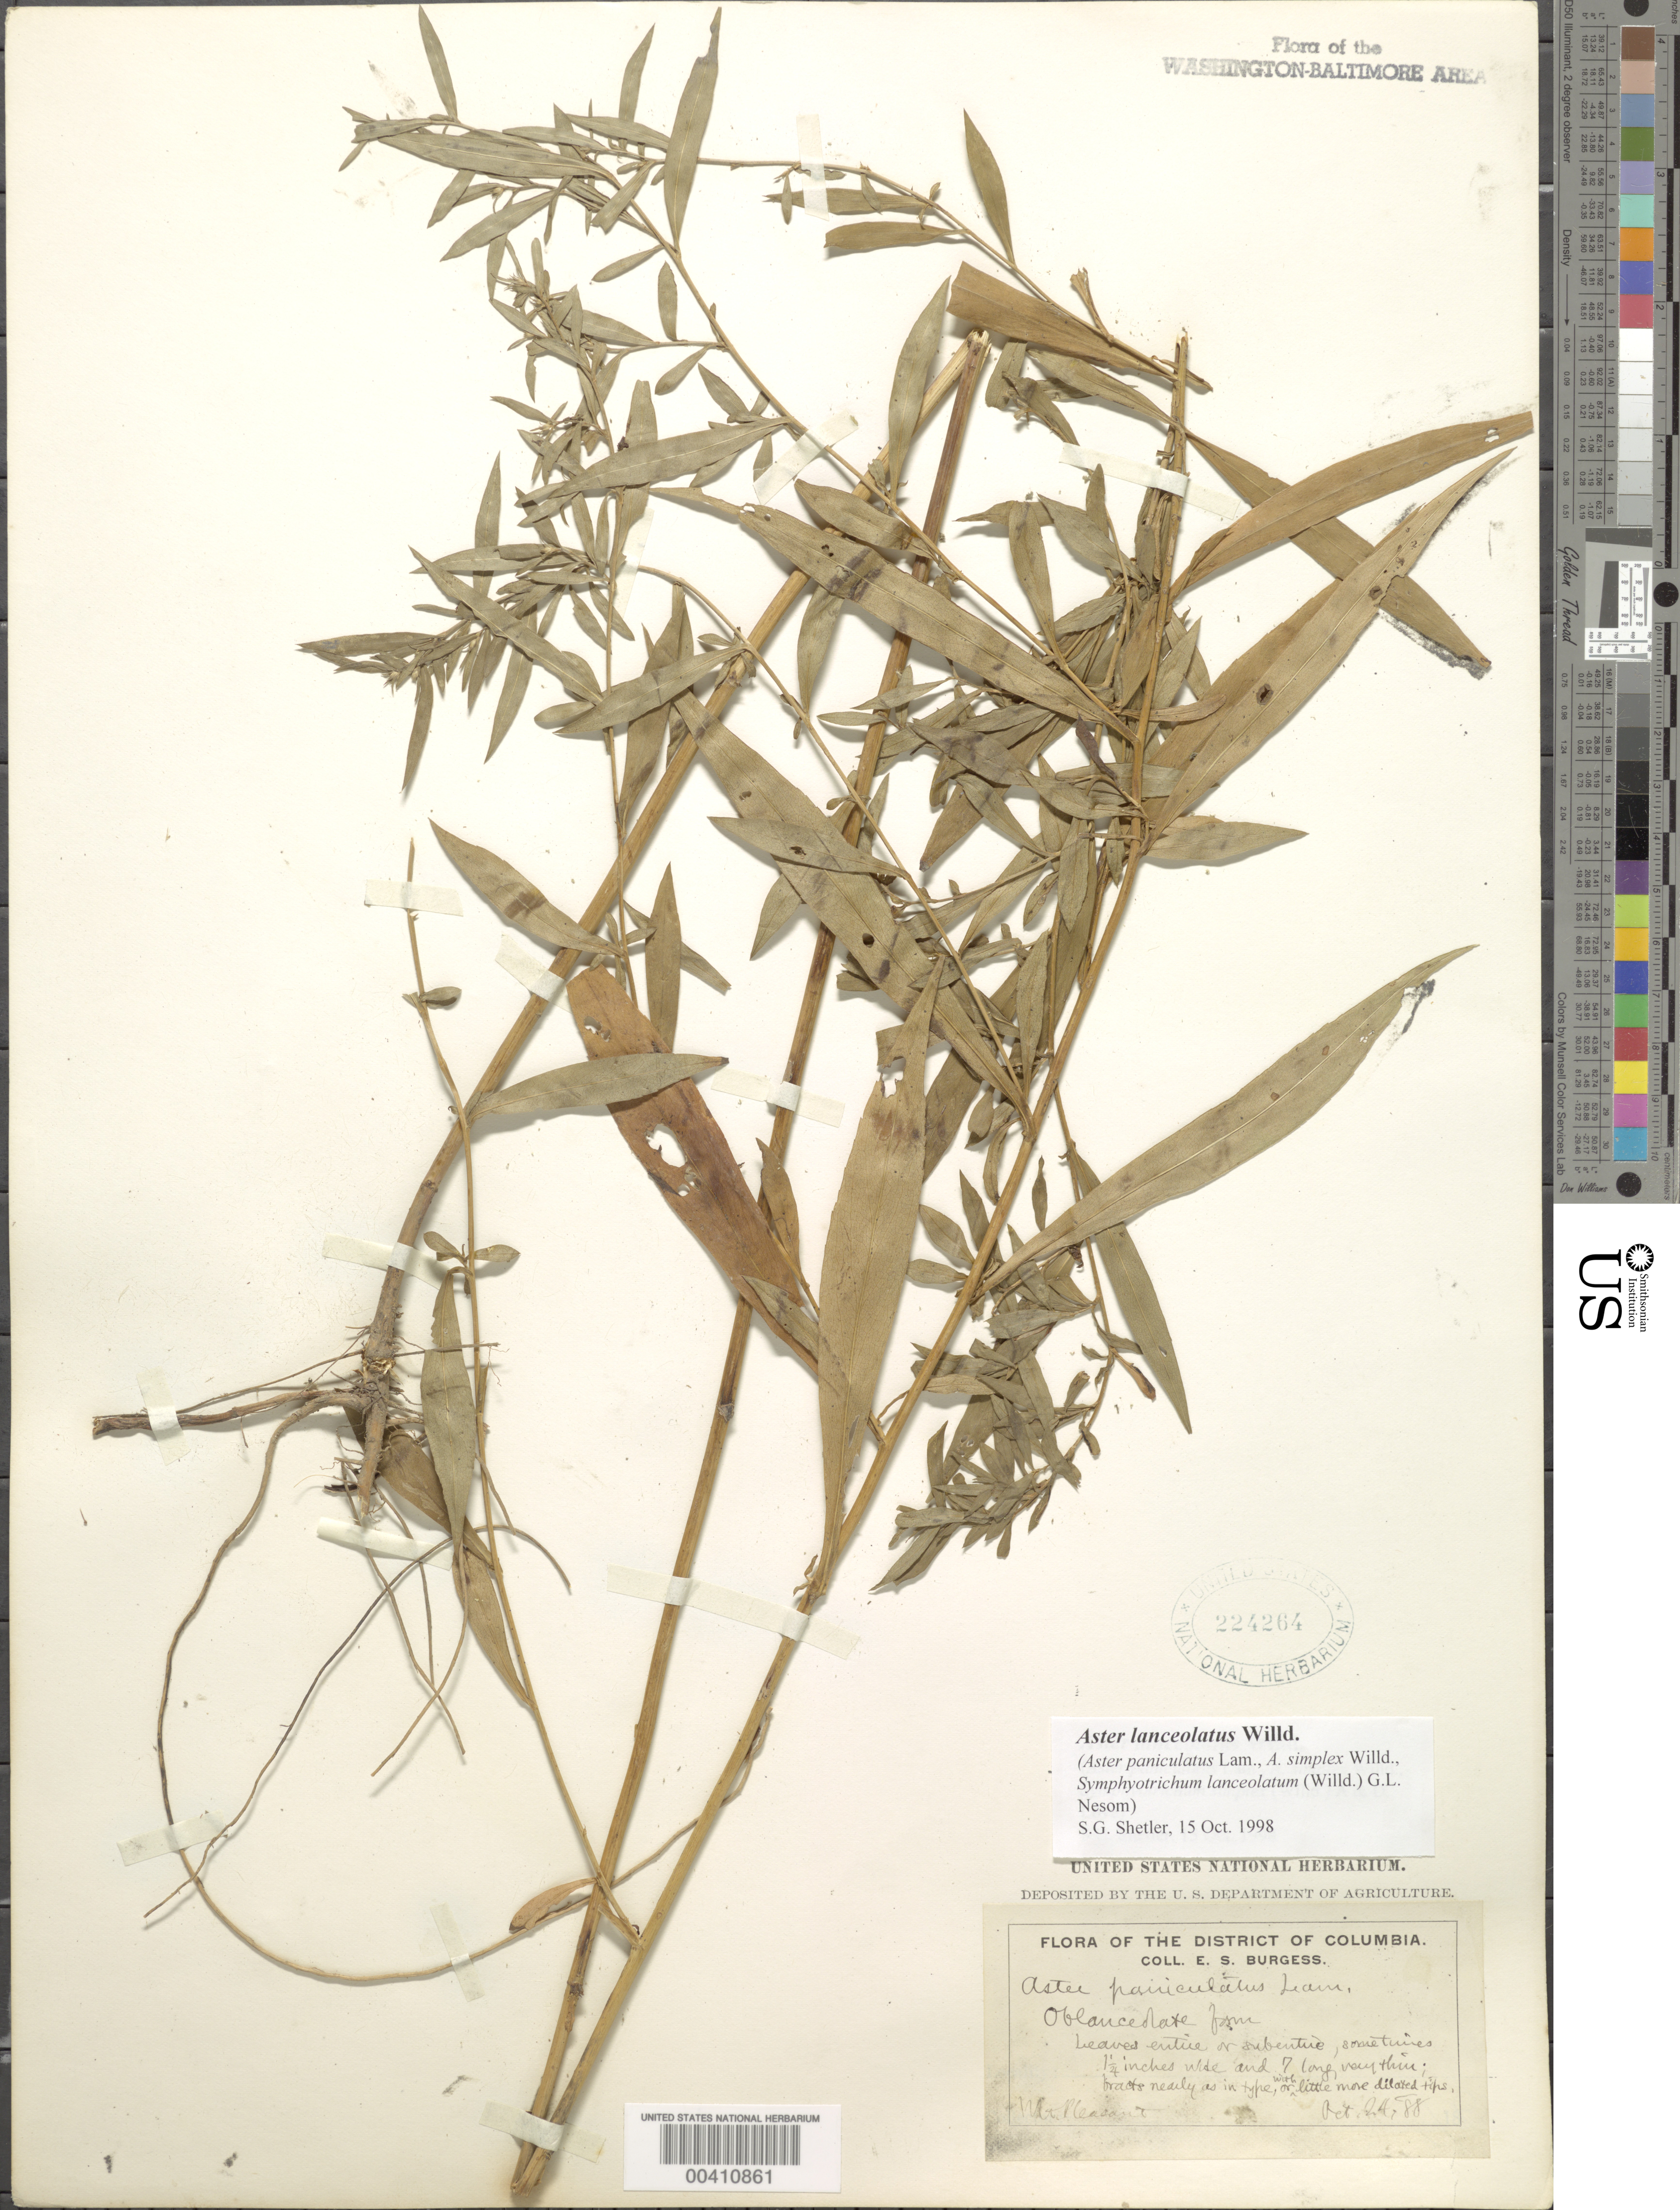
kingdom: Plantae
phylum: Tracheophyta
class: Magnoliopsida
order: Asterales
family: Asteraceae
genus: Symphyotrichum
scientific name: Symphyotrichum lanceolatum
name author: (Willd.) G.L. Nesom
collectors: E. Burgess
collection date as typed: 24 Oct 1888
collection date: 1888-10-24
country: United States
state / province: District of Columbia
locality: Mount Pleasant Rock Creek Park & vicinity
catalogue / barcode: US 224264